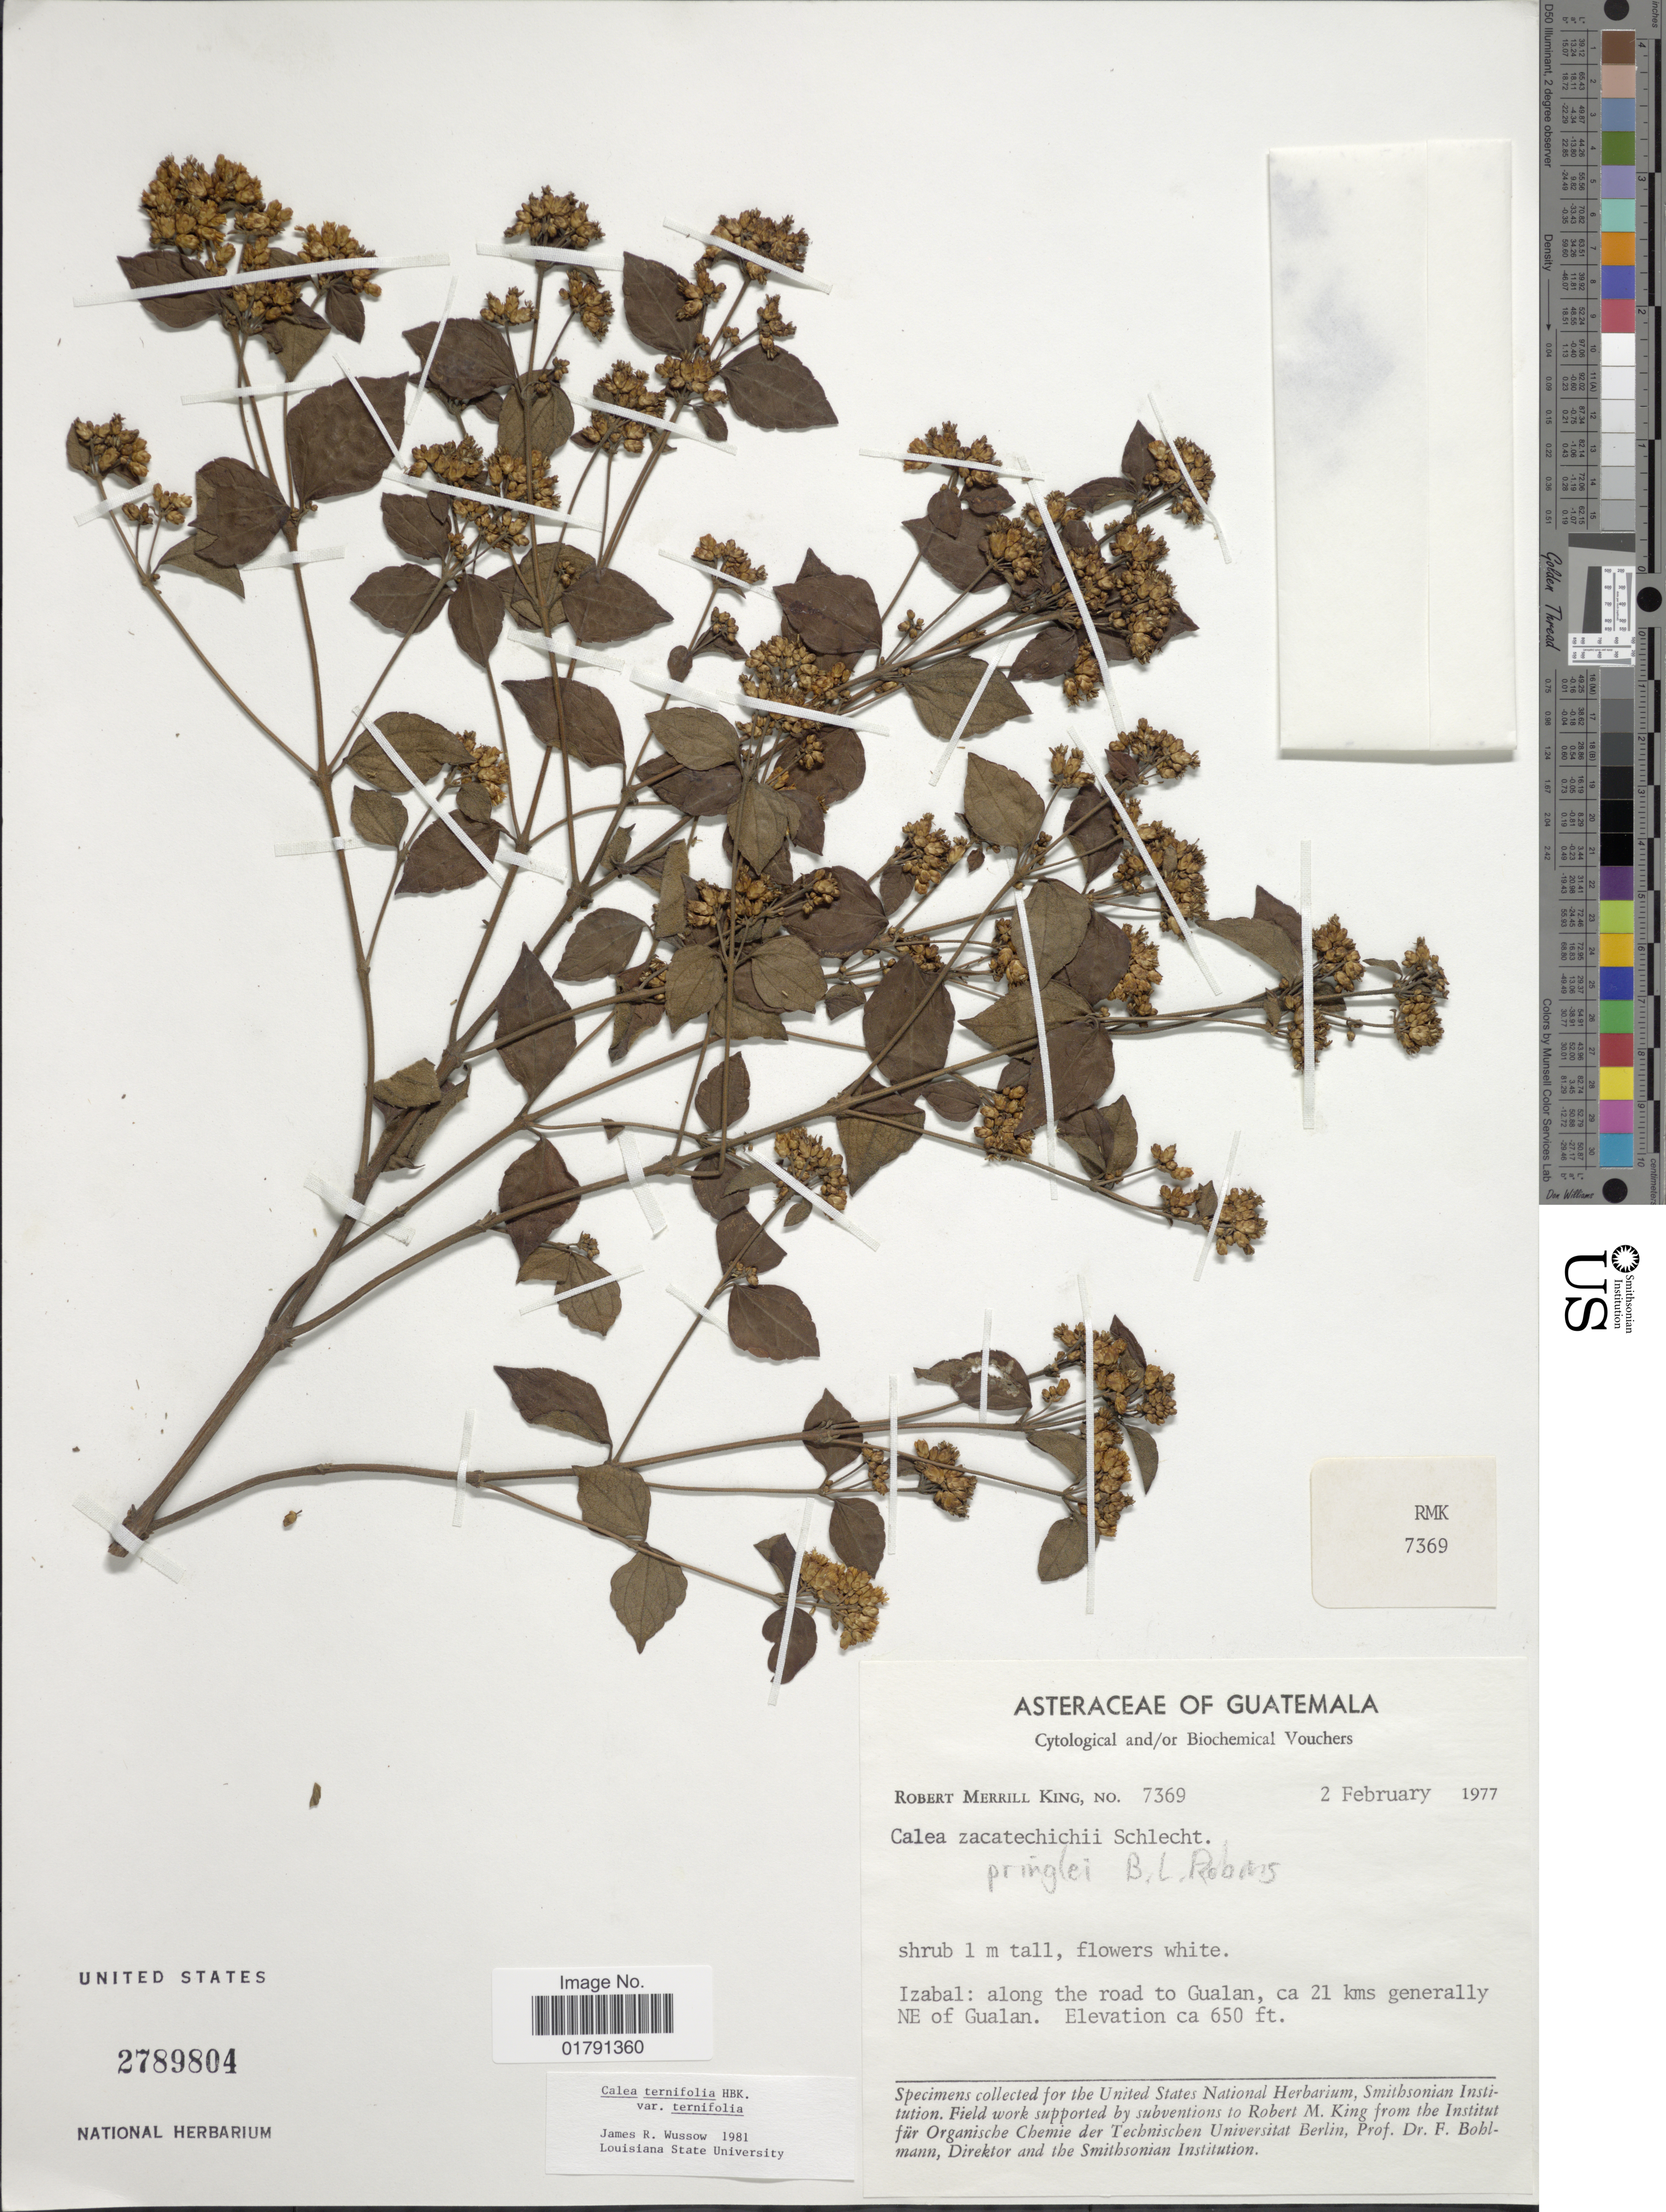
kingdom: Plantae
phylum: Tracheophyta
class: Magnoliopsida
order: Asterales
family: Asteraceae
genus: Calea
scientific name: Calea ternifolia var. ternifolia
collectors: R. M. King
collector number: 7369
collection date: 1977-02-02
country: Guatemala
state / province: Izabal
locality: Along the road to Gualan, ca 21 kms generally NE of Gualan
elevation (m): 198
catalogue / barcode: US 2789804